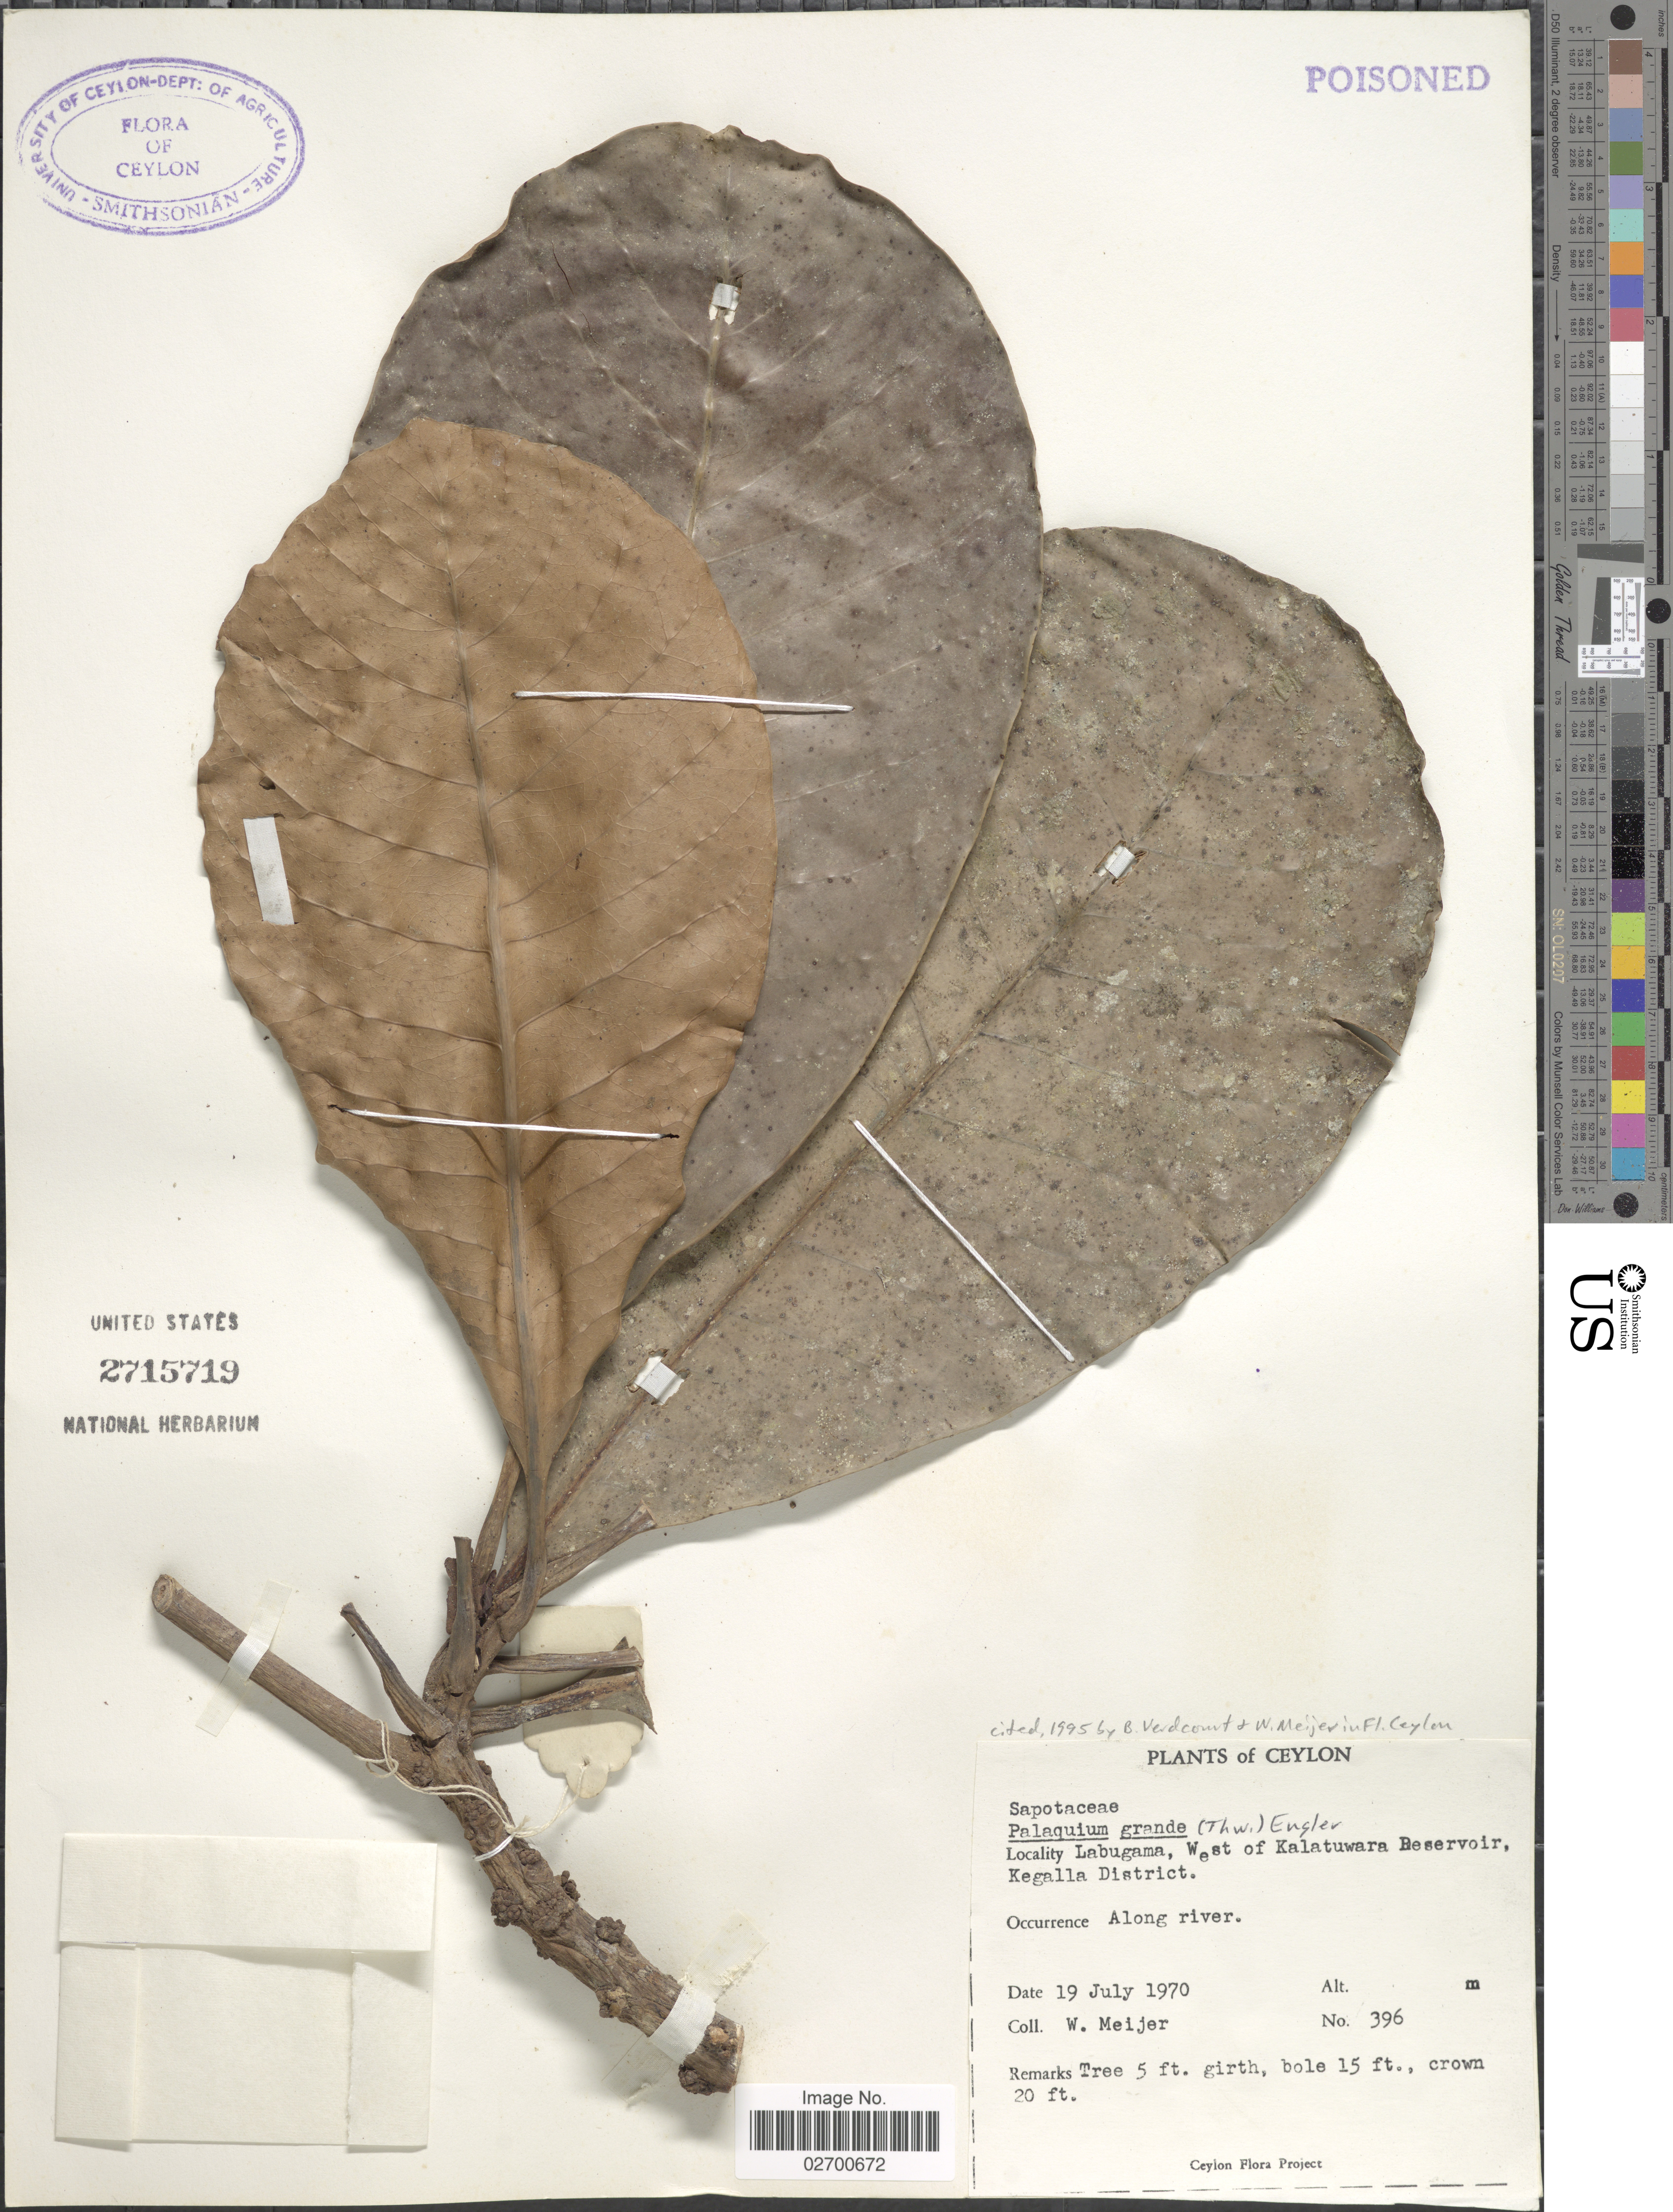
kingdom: Plantae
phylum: Tracheophyta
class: Magnoliopsida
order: Ericales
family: Sapotaceae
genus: Palaquium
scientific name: Palaquium grande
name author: (Thwaites) Engl.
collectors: W. Meijer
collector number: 396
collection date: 1970-07-19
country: Sri Lanka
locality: Ceylon, Labugama, West Kalatuwara Beservoir, Kegalla District. Along river.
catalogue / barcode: US 2715719